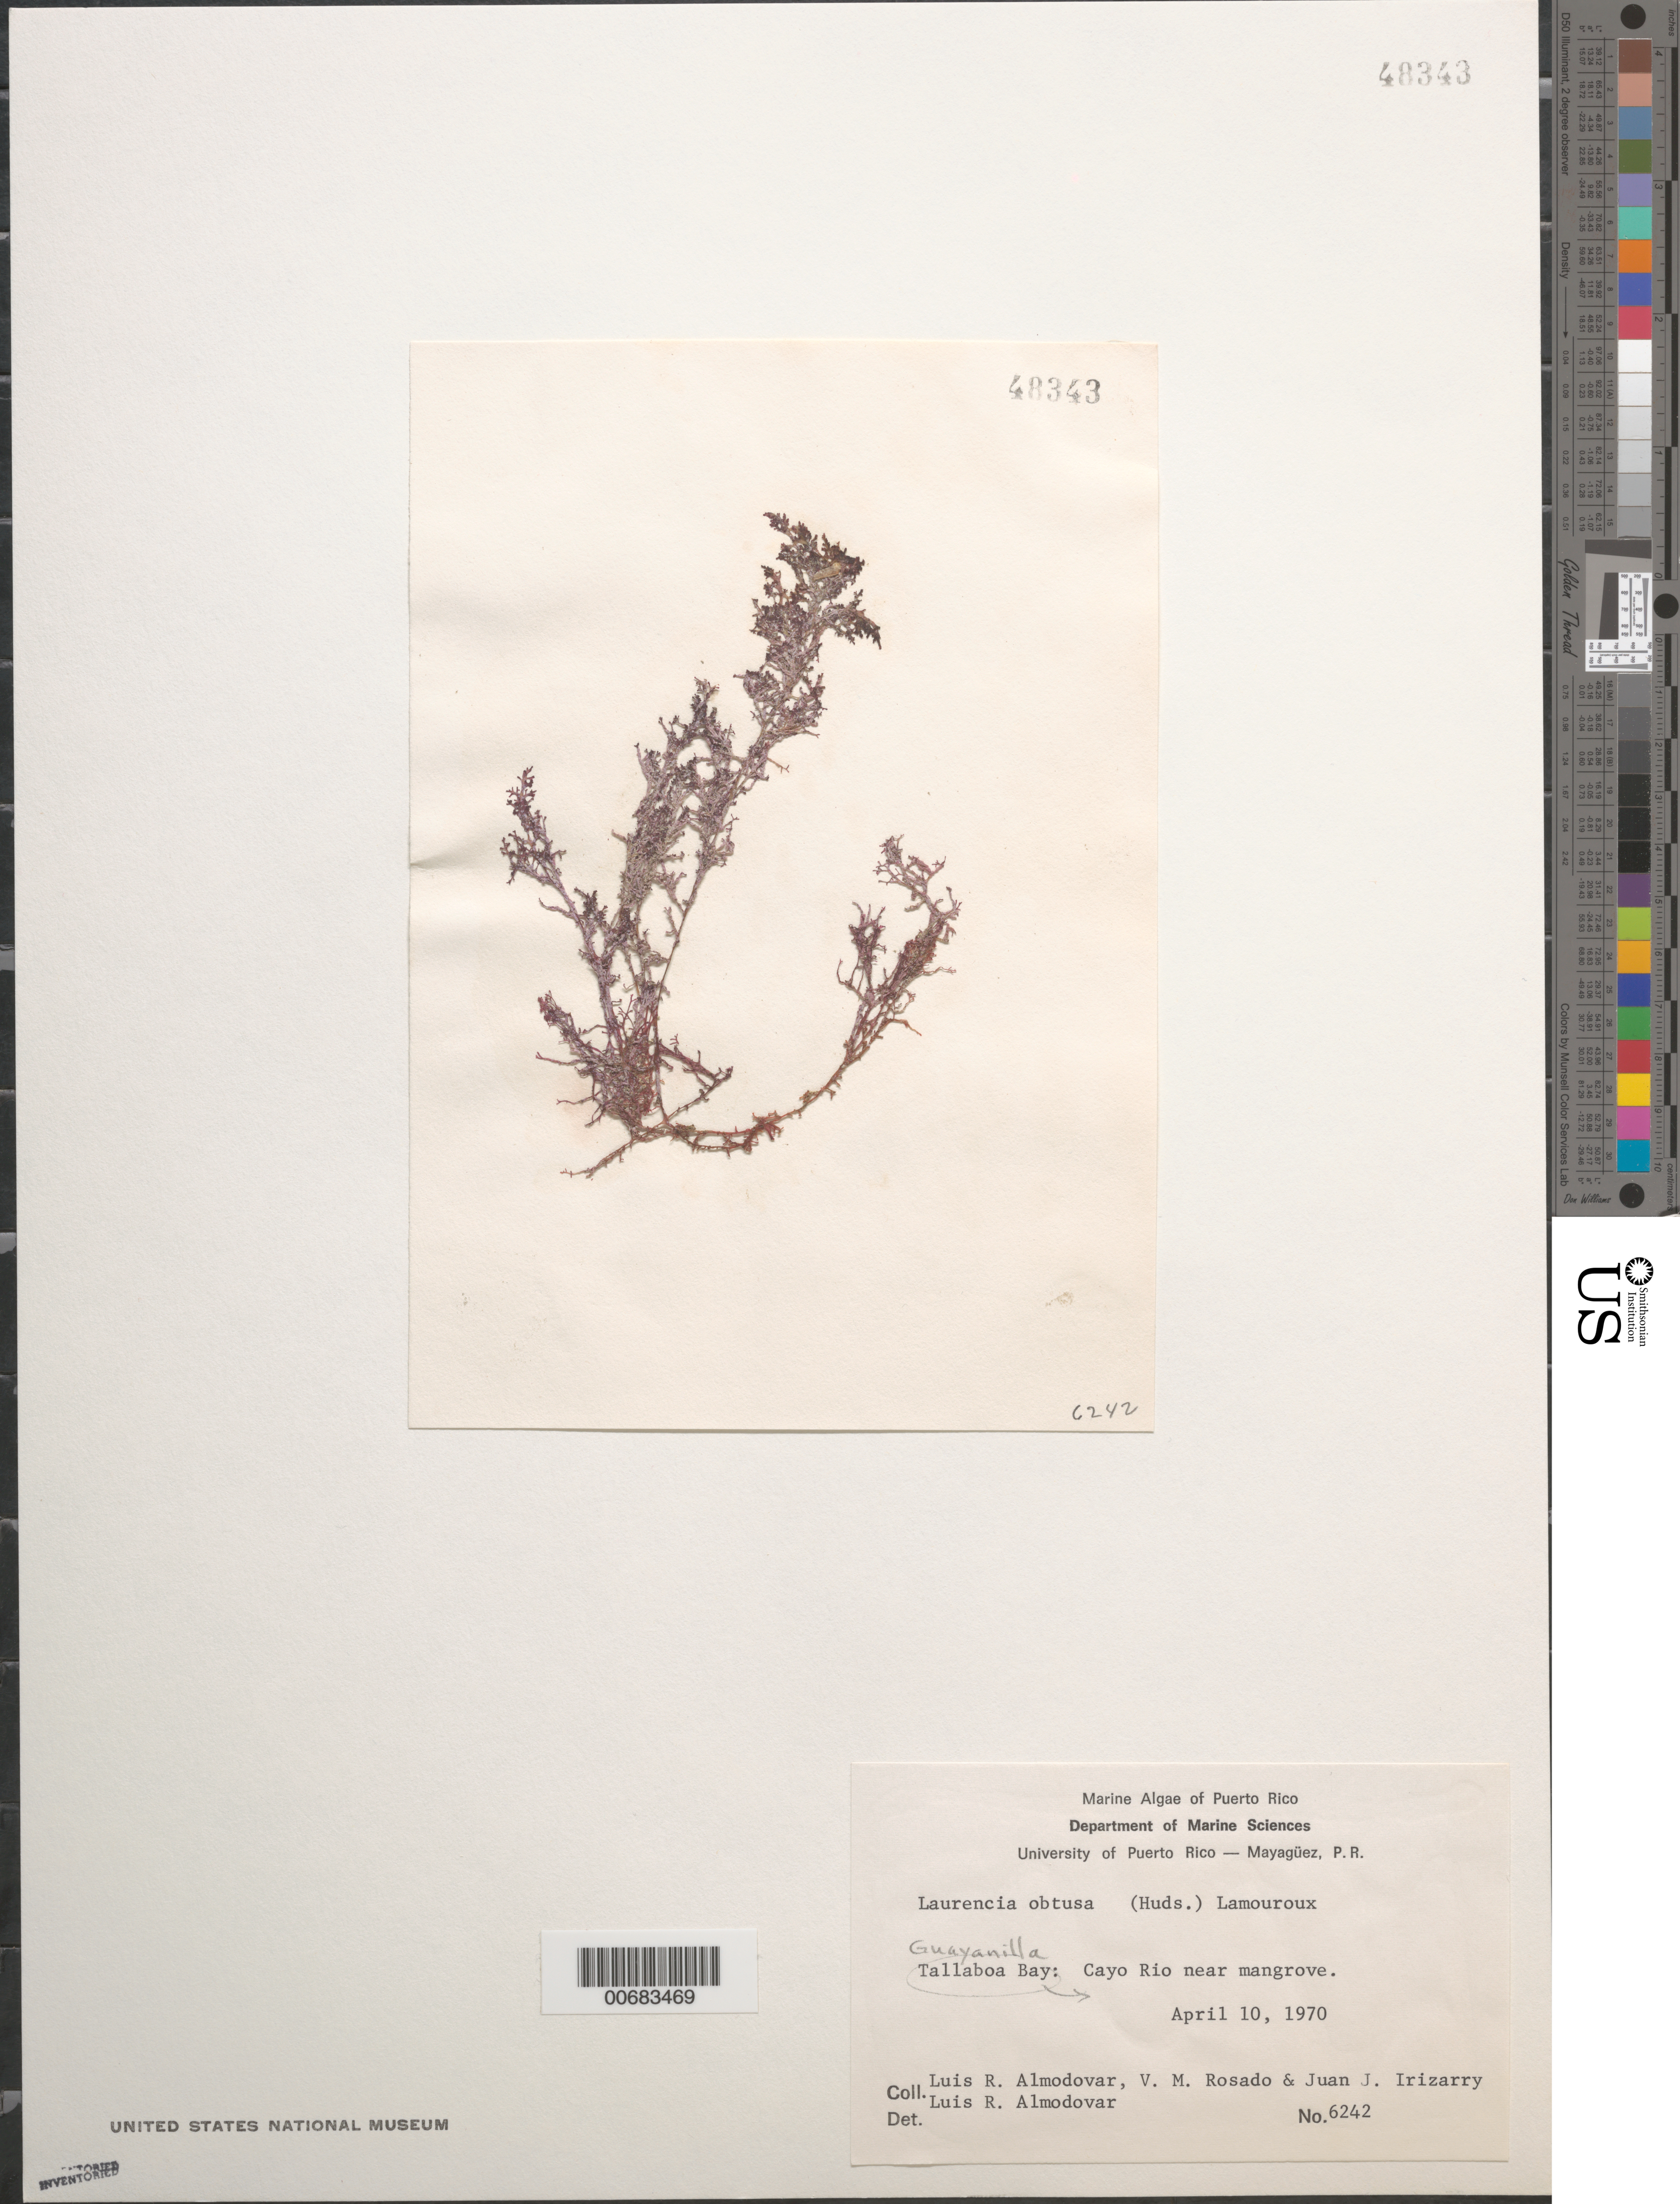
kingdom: Plantae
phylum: Rhodophyta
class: Florideophyceae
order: Ceramiales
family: Rhodomelaceae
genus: Laurencia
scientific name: Laurencia obtusa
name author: (Huds.) J.V.Lamouroux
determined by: Almodovar, L. R.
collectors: L. Almodovar, V. Rosado & J. Irizarry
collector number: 6242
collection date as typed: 10 Apr 1970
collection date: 1970-04-10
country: Puerto Rico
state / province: Guayanilla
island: Cayo Rio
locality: Tallaboa Bay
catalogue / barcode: US 48343